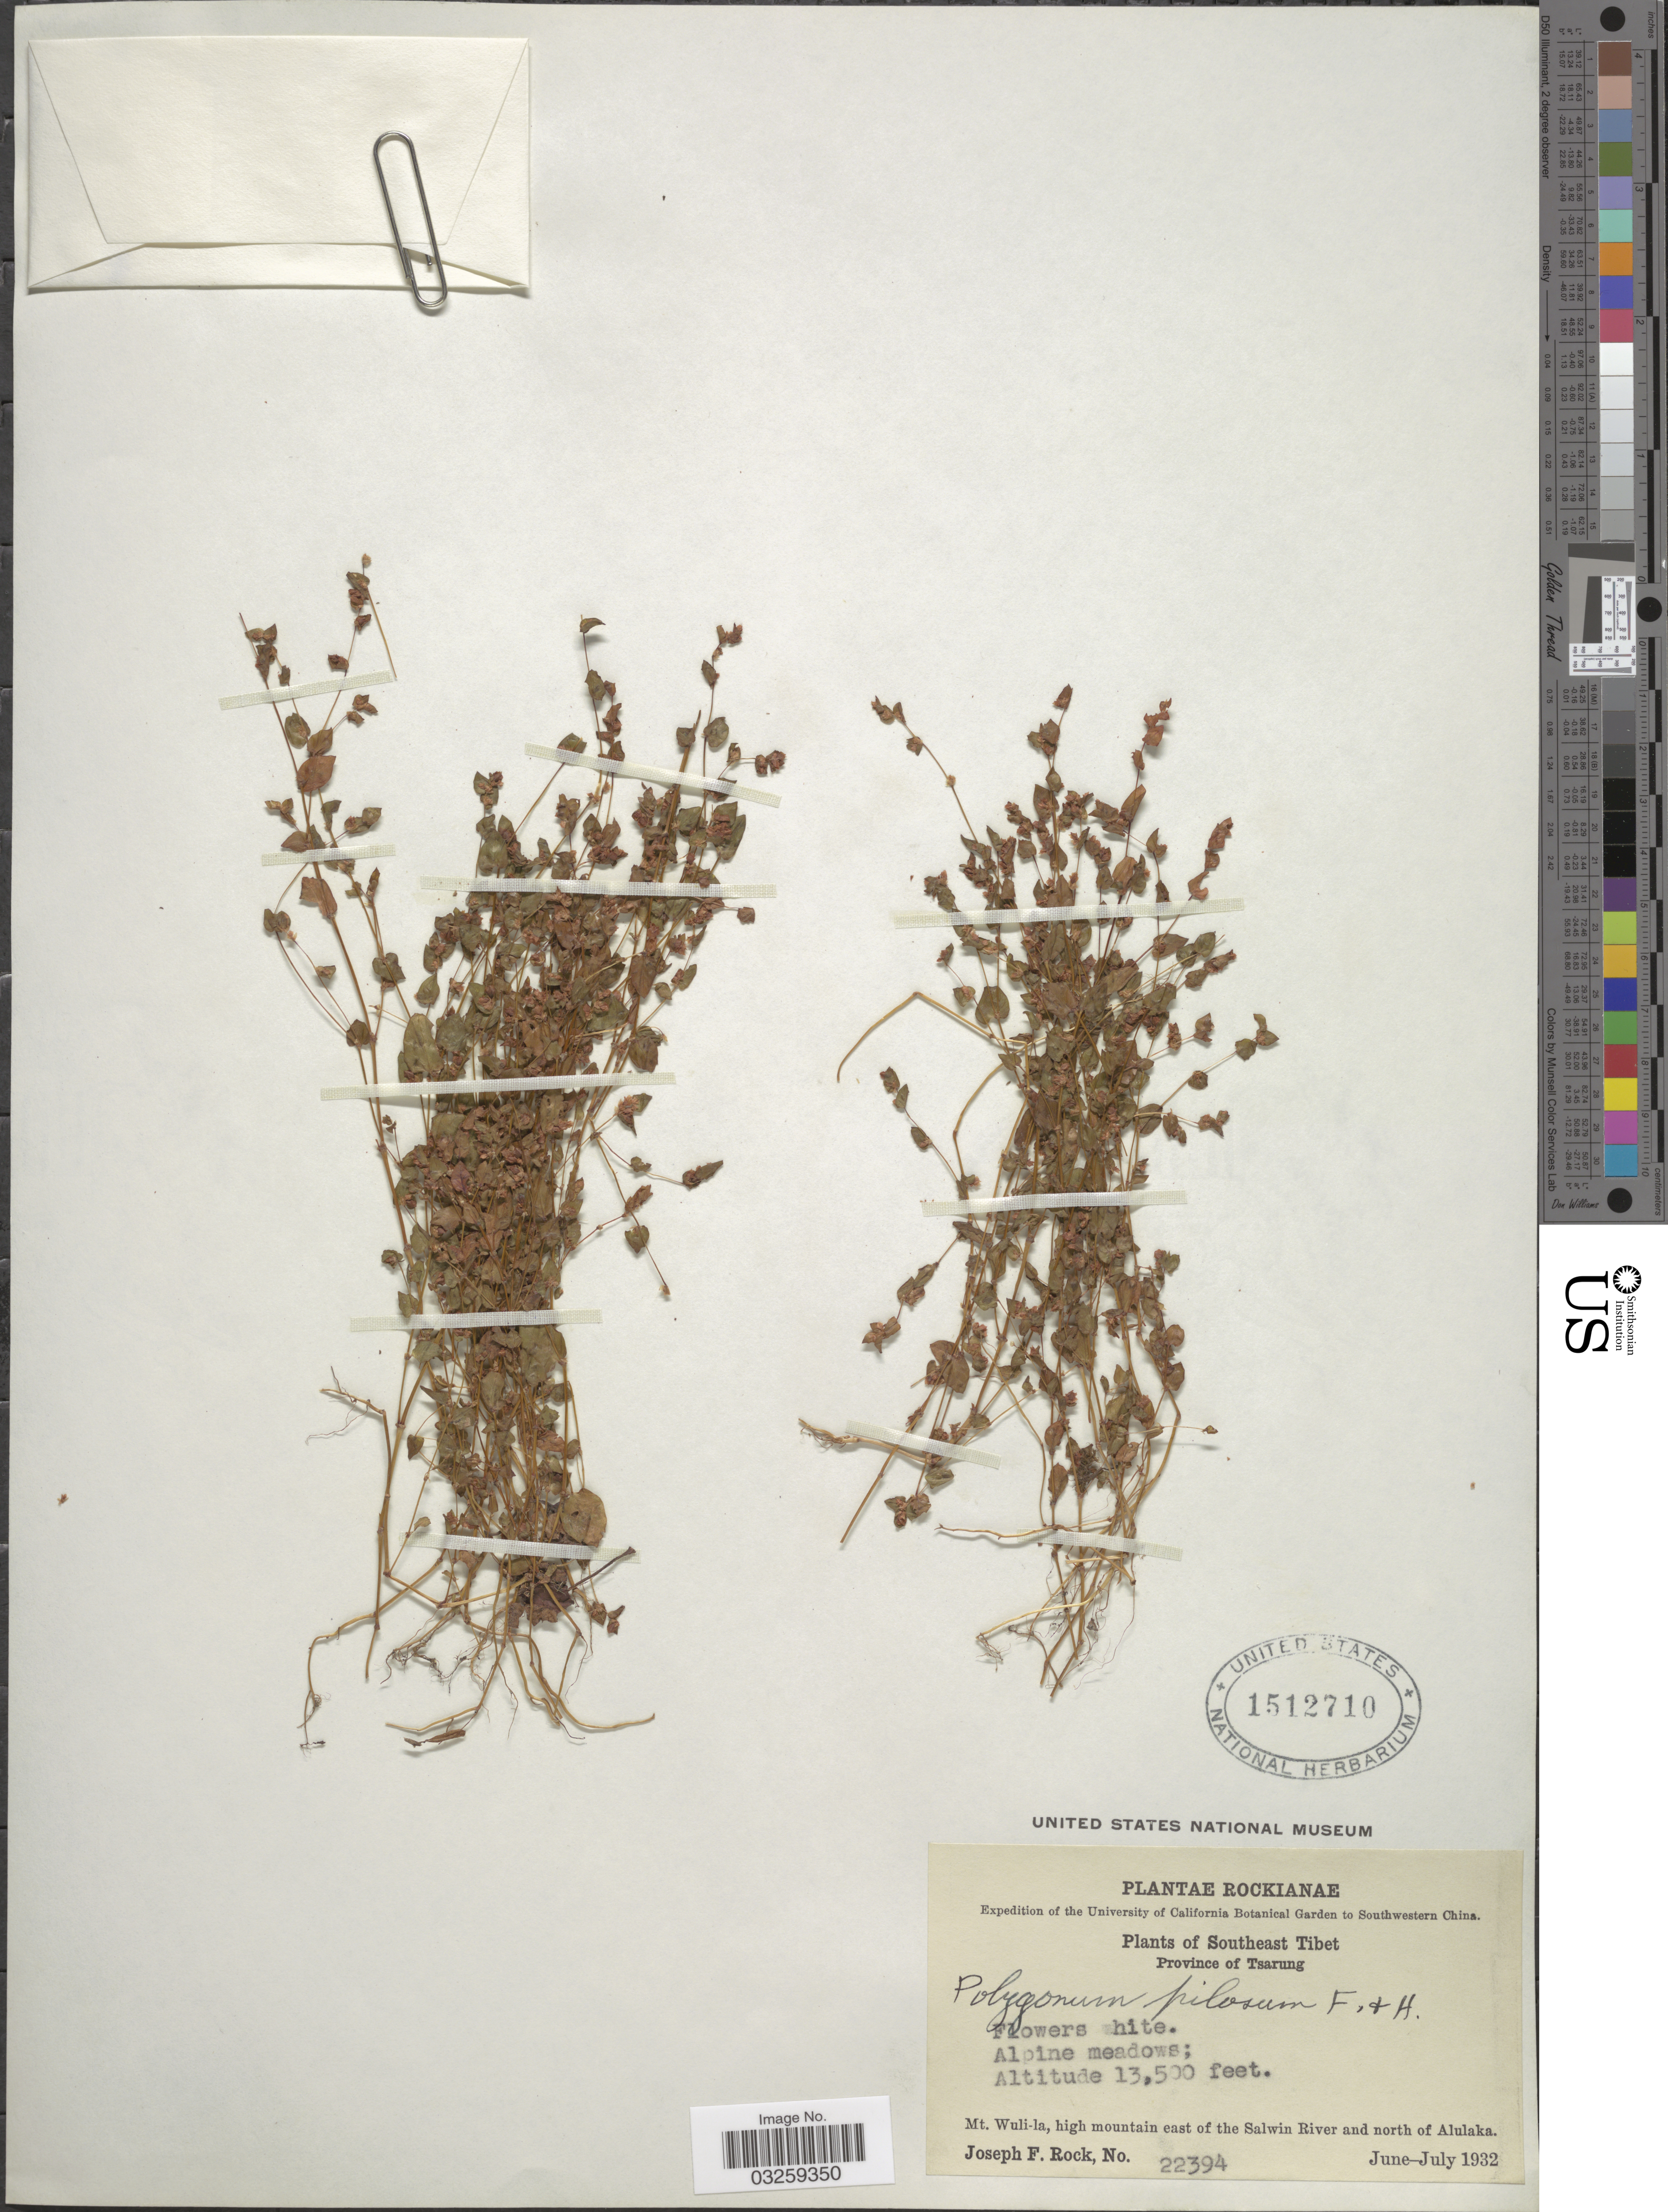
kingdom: Plantae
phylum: Tracheophyta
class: Magnoliopsida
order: Caryophyllales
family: Polygonaceae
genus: Koenigia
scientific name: Koenigia pilosa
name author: Maxim.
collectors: J. F. Rock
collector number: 22394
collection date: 1932-06/1932-07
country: China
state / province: Xizang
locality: Southwestern China. Southeast Tibet. Province of Tsarung. Mt. Wuli-la, high mountain east of the Salwin River and north of Alulaka.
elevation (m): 4115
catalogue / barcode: US 1512710